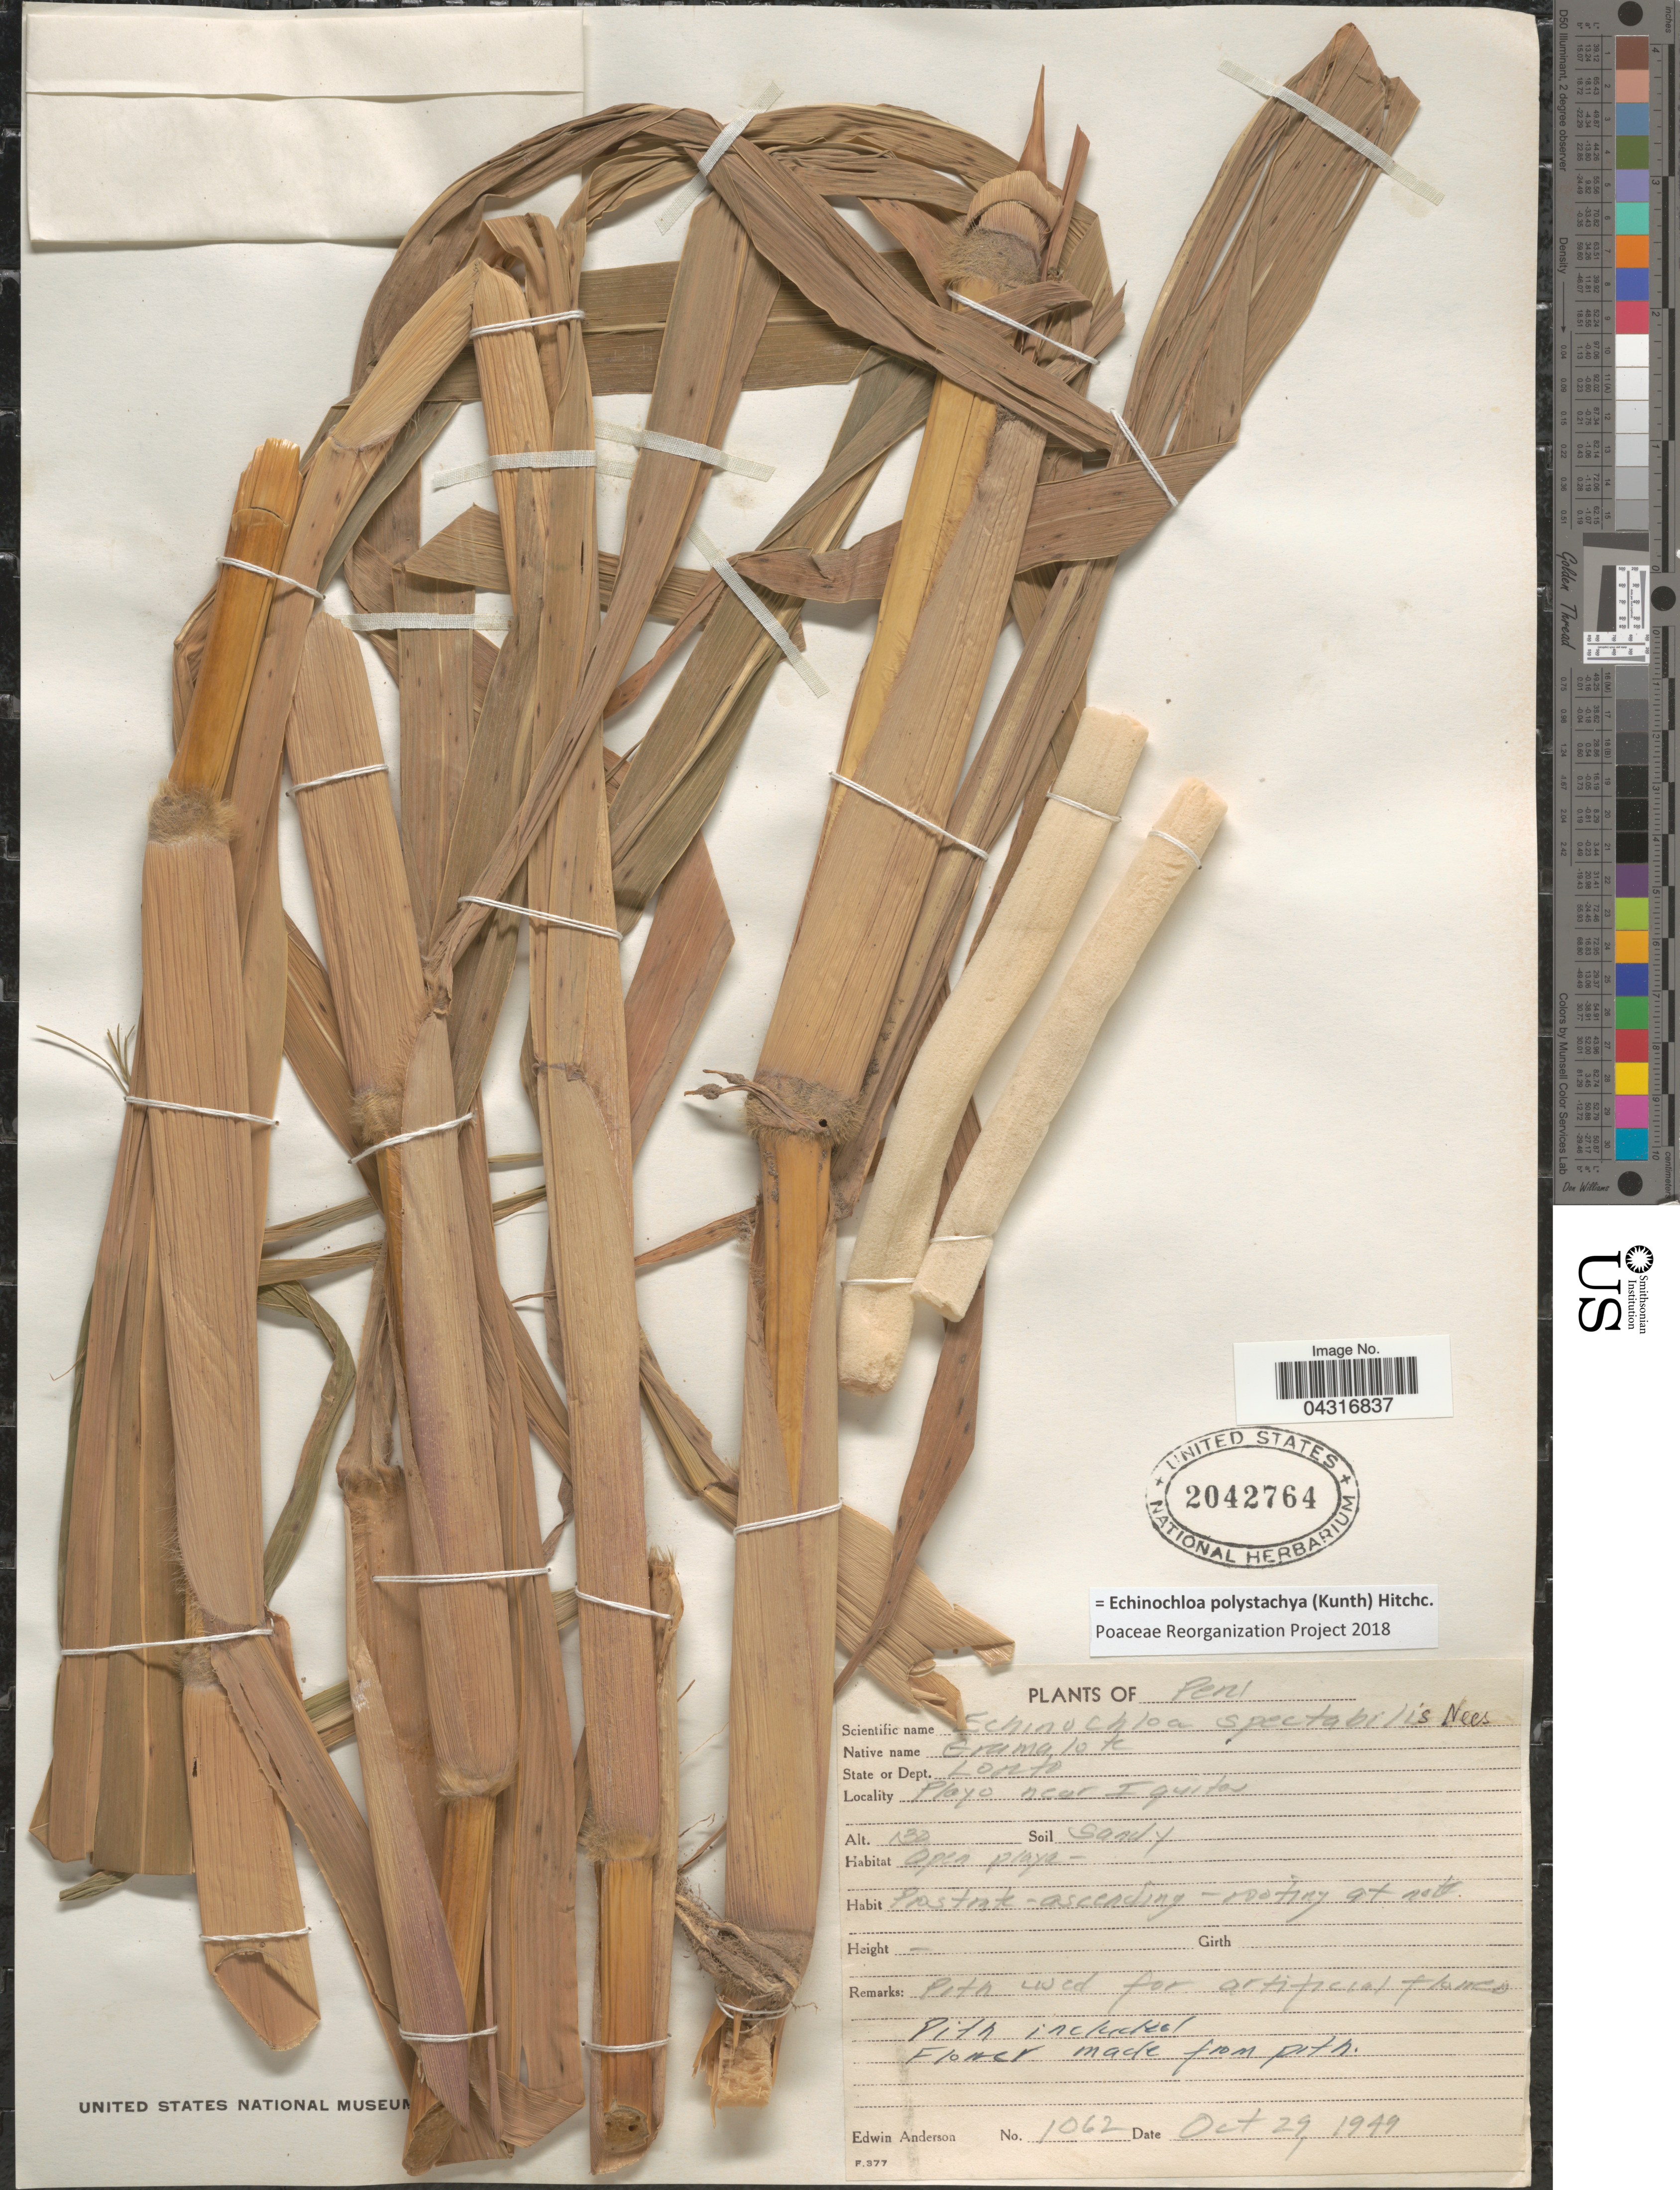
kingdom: Plantae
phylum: Tracheophyta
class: Liliopsida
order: Poales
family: Poaceae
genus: Echinochloa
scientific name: Echinochloa polystachya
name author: (Kunth) Hitchc.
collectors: E. Anderson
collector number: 1062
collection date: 1949-10-29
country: Peru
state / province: Loreto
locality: State or Dept. Loreto. Playa near Iquitos.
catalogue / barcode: US 2042764